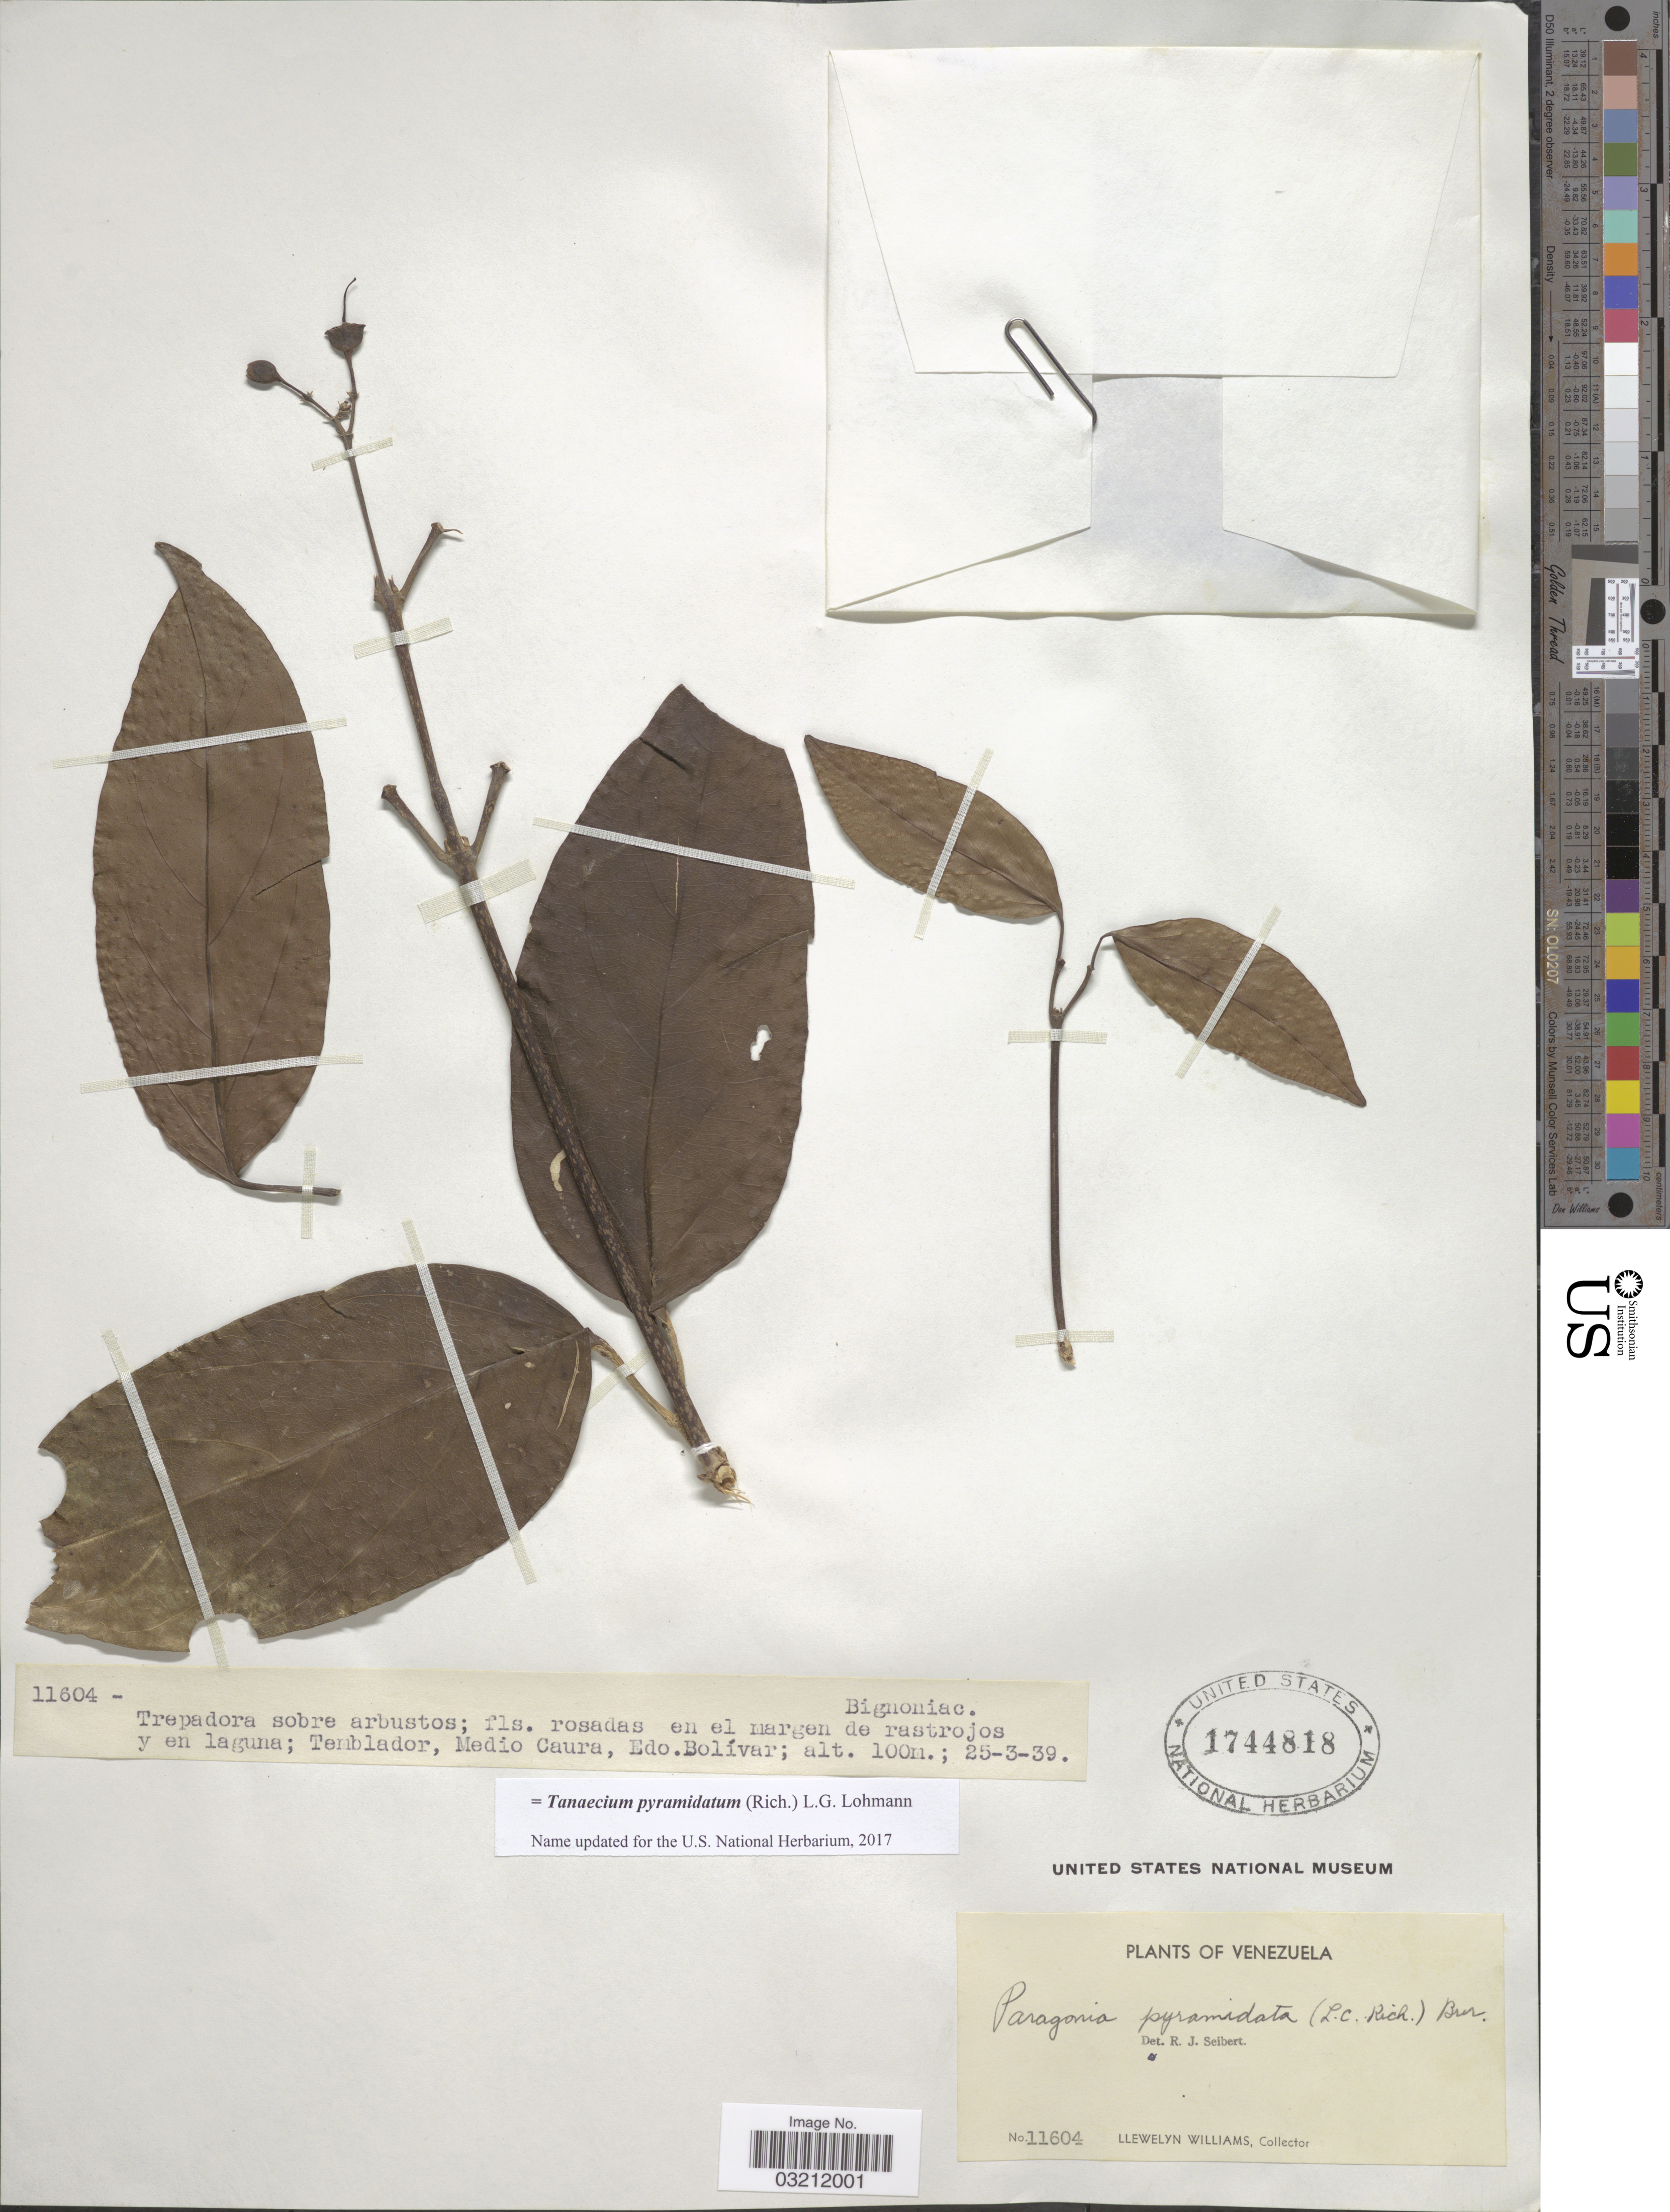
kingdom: Plantae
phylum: Tracheophyta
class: Magnoliopsida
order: Lamiales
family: Bignoniaceae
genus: Tanaecium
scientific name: Tanaecium pyramidatum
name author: (Rich.) L.G. Lohmann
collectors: Ll. Williams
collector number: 11604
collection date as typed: Transcribed d/m/y: 25/3/39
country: Venezuela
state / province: Bolivar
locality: Temblador, Medio Caura.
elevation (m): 100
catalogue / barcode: US 1744818